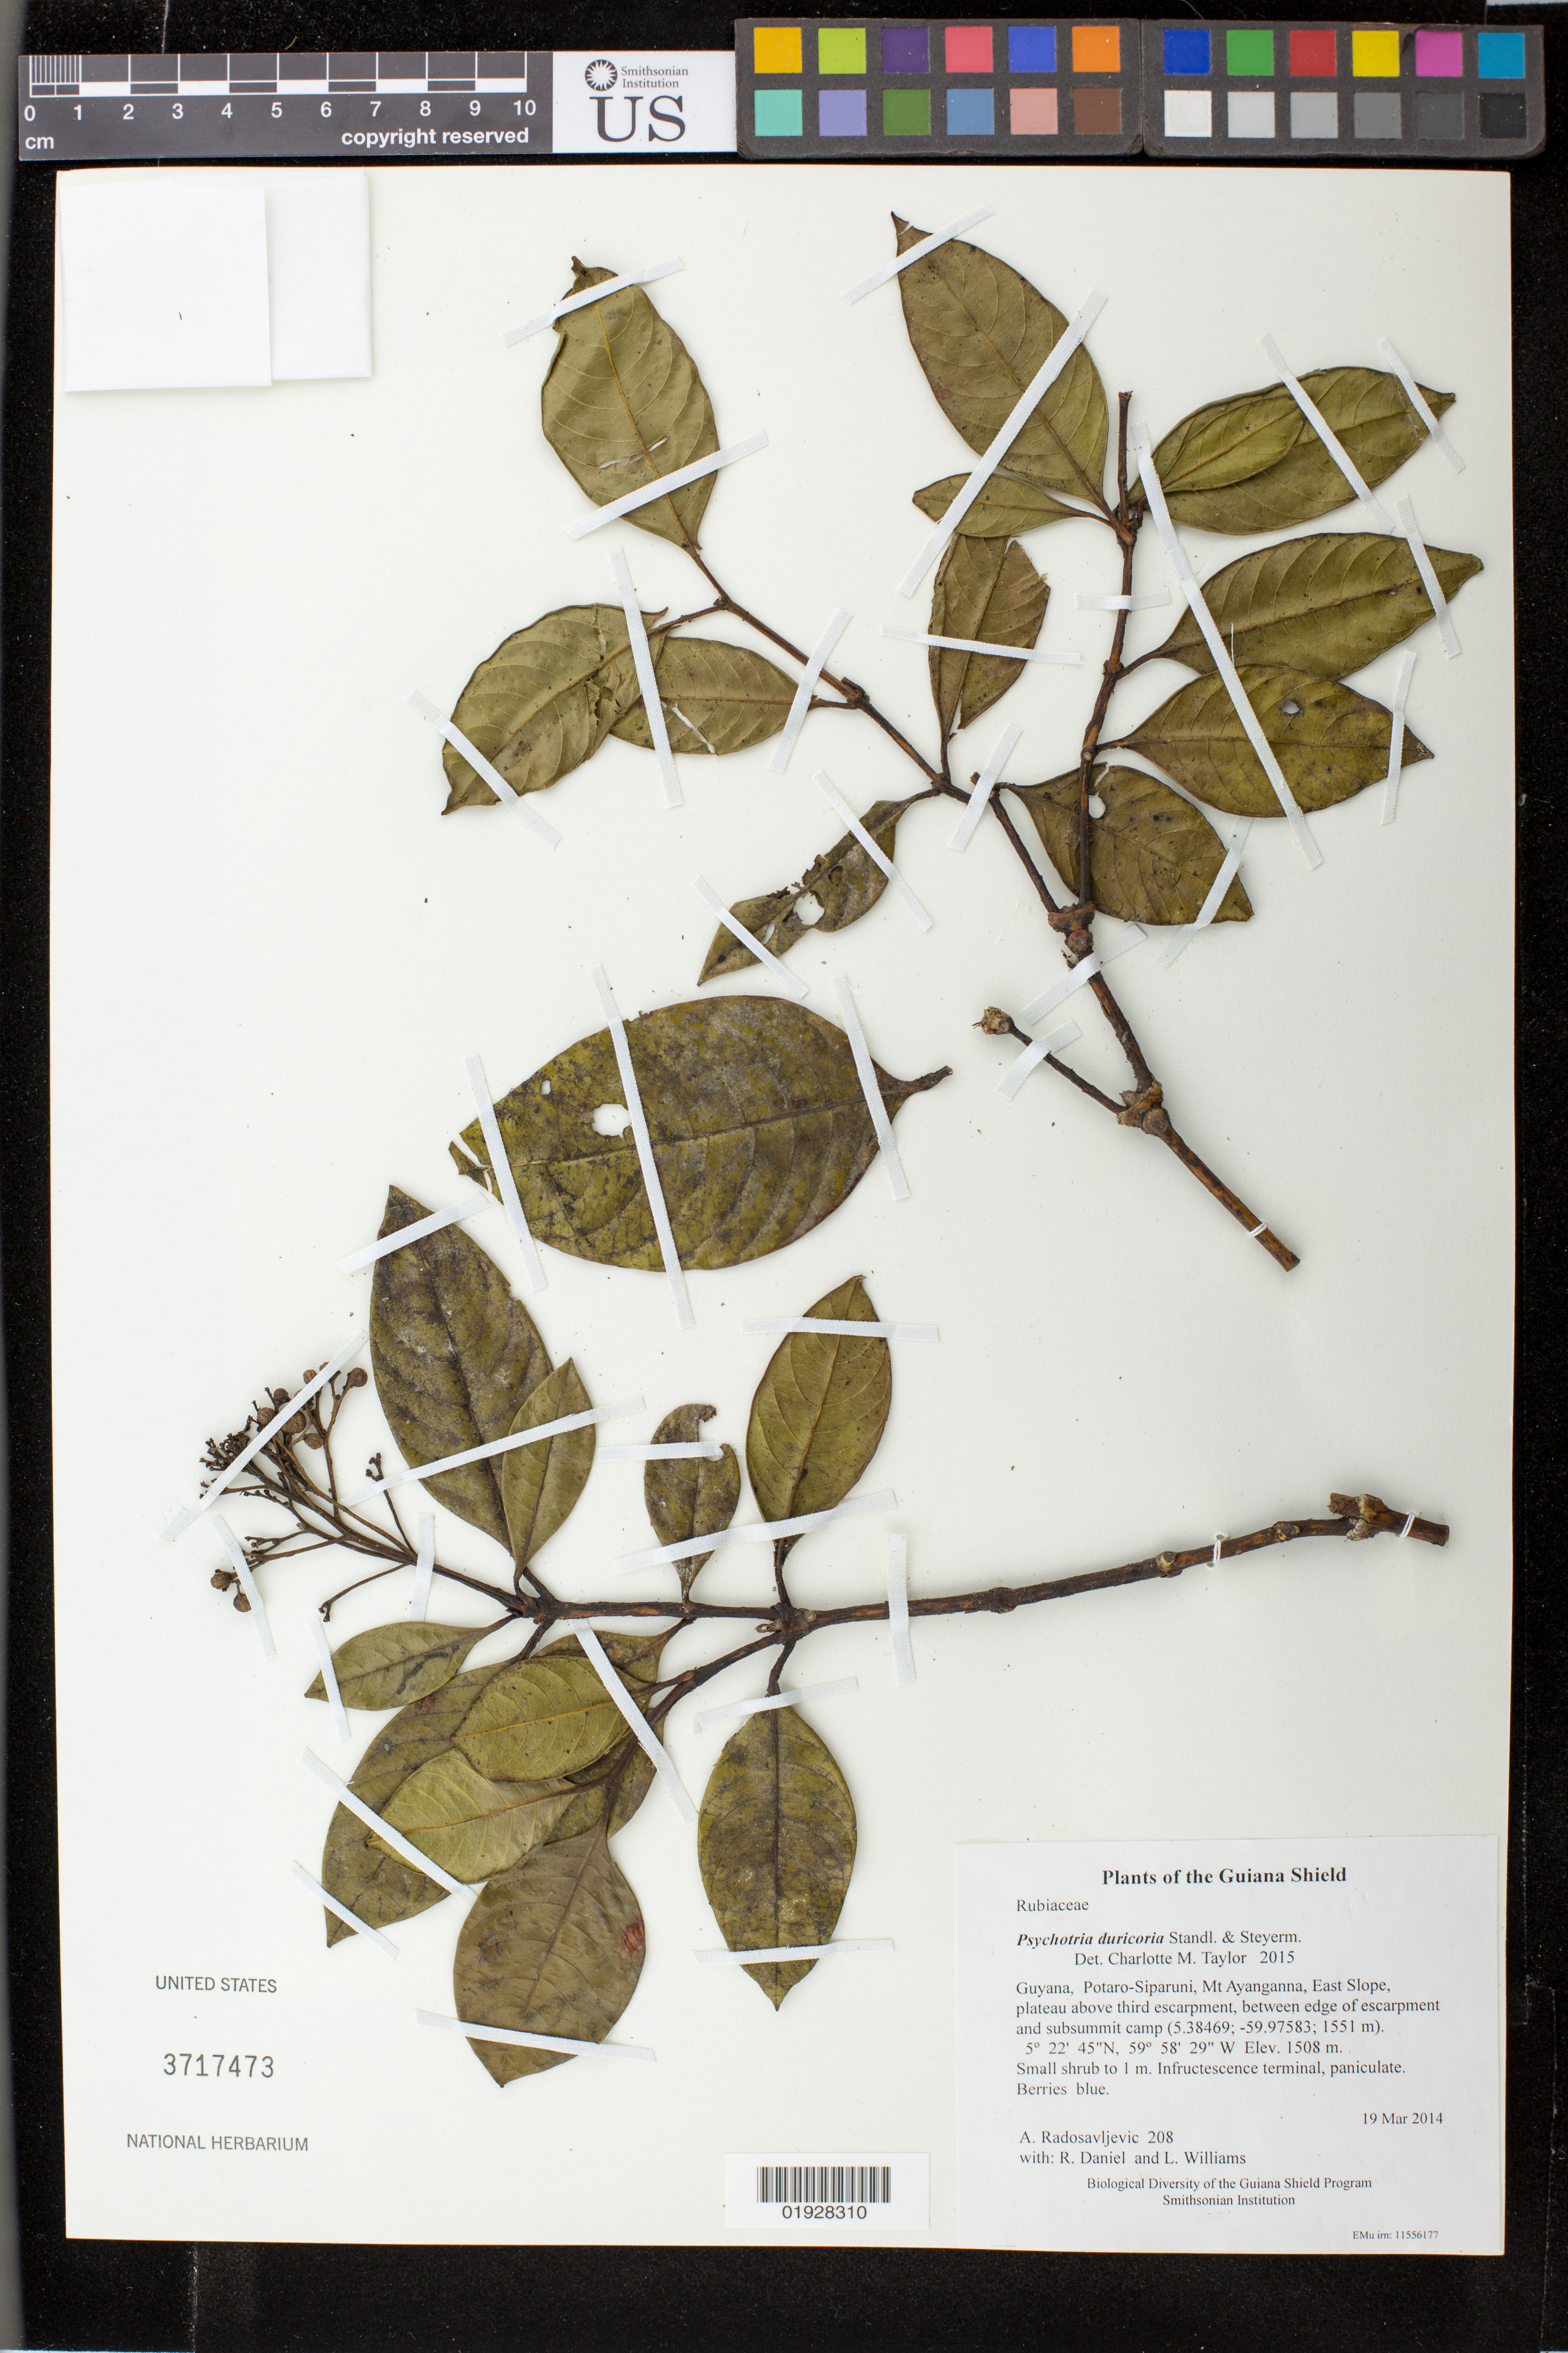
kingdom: Plantae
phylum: Tracheophyta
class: Magnoliopsida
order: Gentianales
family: Rubiaceae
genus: Palicourea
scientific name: Palicourea duricoria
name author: (Standl. & Steyerm.) Delprete & J.H. Kirkbr.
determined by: Kirkbride, J. H., Jr.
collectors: A. Radosavljevic, R. Daniel & L. Williams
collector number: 208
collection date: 2014-03-19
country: Guyana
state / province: Potaro-Siparuni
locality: Mt Ayanganna, East Slope, plateau above third escarpment, between edge of escarpment and subsummit camp (5.38469; -59.97583; 1551 m).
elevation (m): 1508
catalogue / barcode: US 3717473